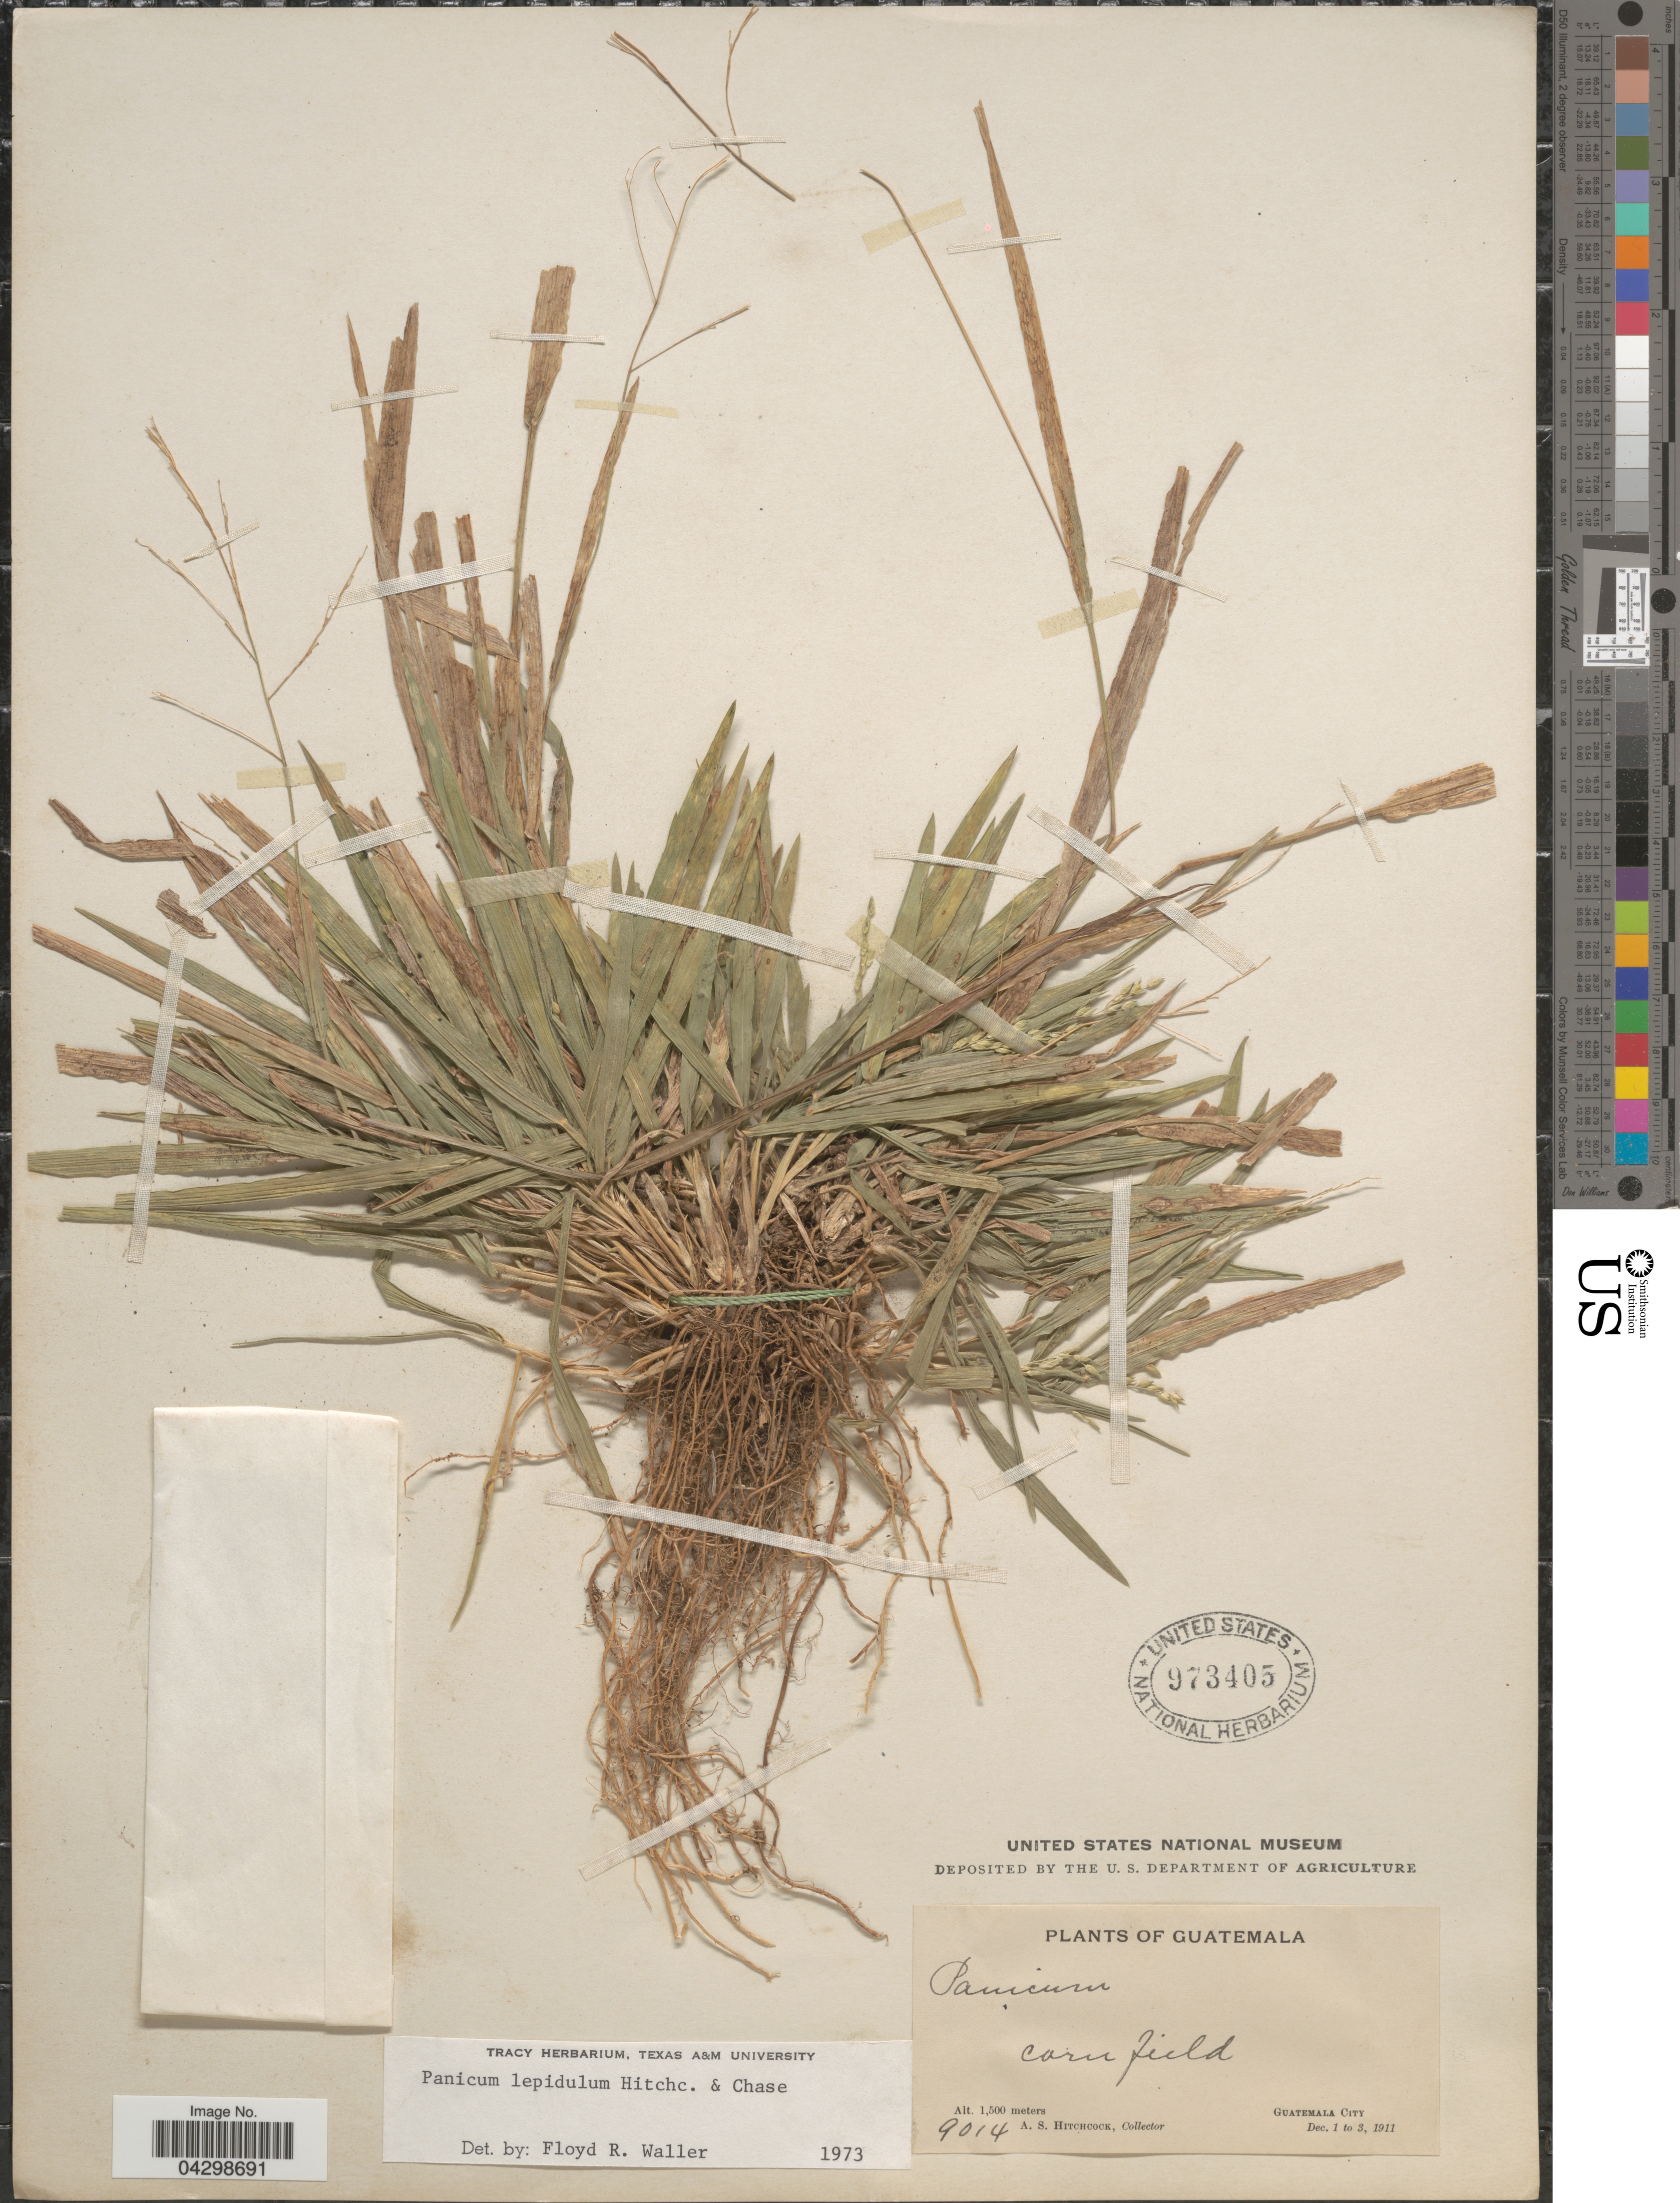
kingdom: Plantae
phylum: Tracheophyta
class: Liliopsida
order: Poales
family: Poaceae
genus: Panicum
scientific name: Panicum lepidulum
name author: Hitchc. & Chase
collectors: A. S. Hitchcock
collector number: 9014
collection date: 1911-12-01/1911-12-03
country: Guatemala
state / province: Guatemala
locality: Guatemala City.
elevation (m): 1500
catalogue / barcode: US 973405